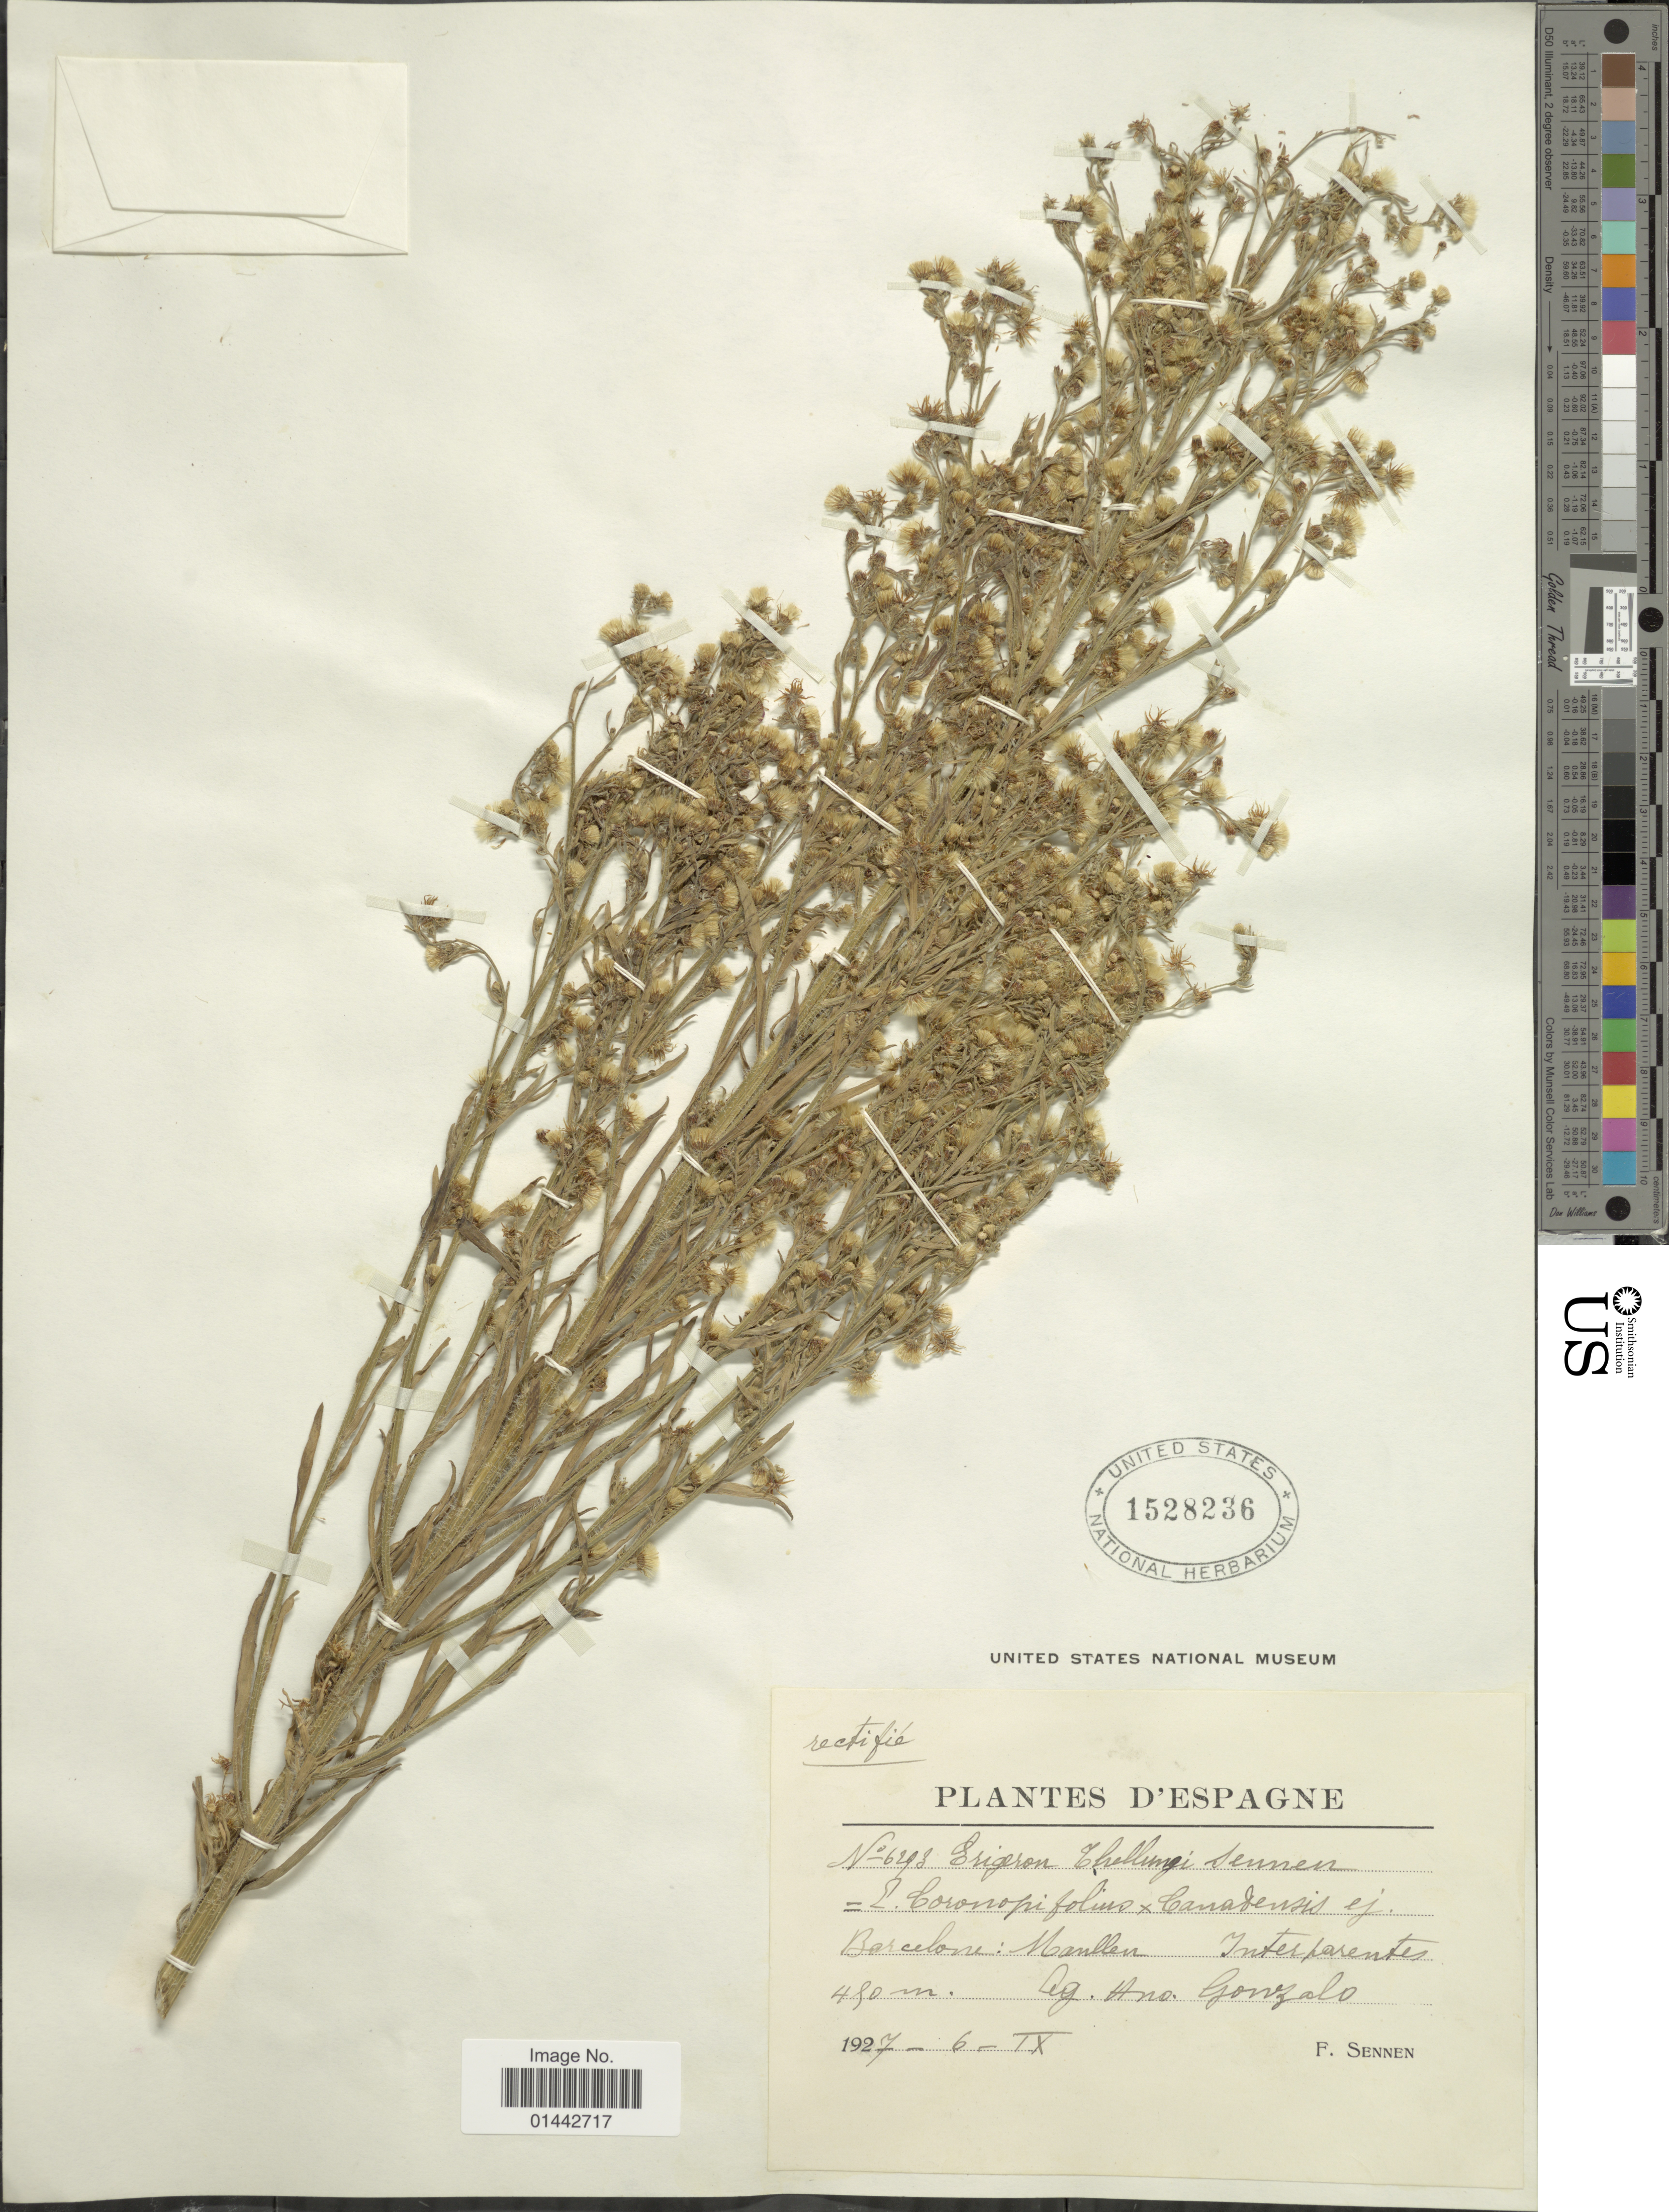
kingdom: Plantae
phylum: Tracheophyta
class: Magnoliopsida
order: Asterales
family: Asteraceae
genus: Erigeron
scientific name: Erigeron bonariensis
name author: L.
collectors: A. Gonzalo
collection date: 1927-09-06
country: Spain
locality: Barcelone: Maullen, Interparentes.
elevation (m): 480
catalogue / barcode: US 1528236